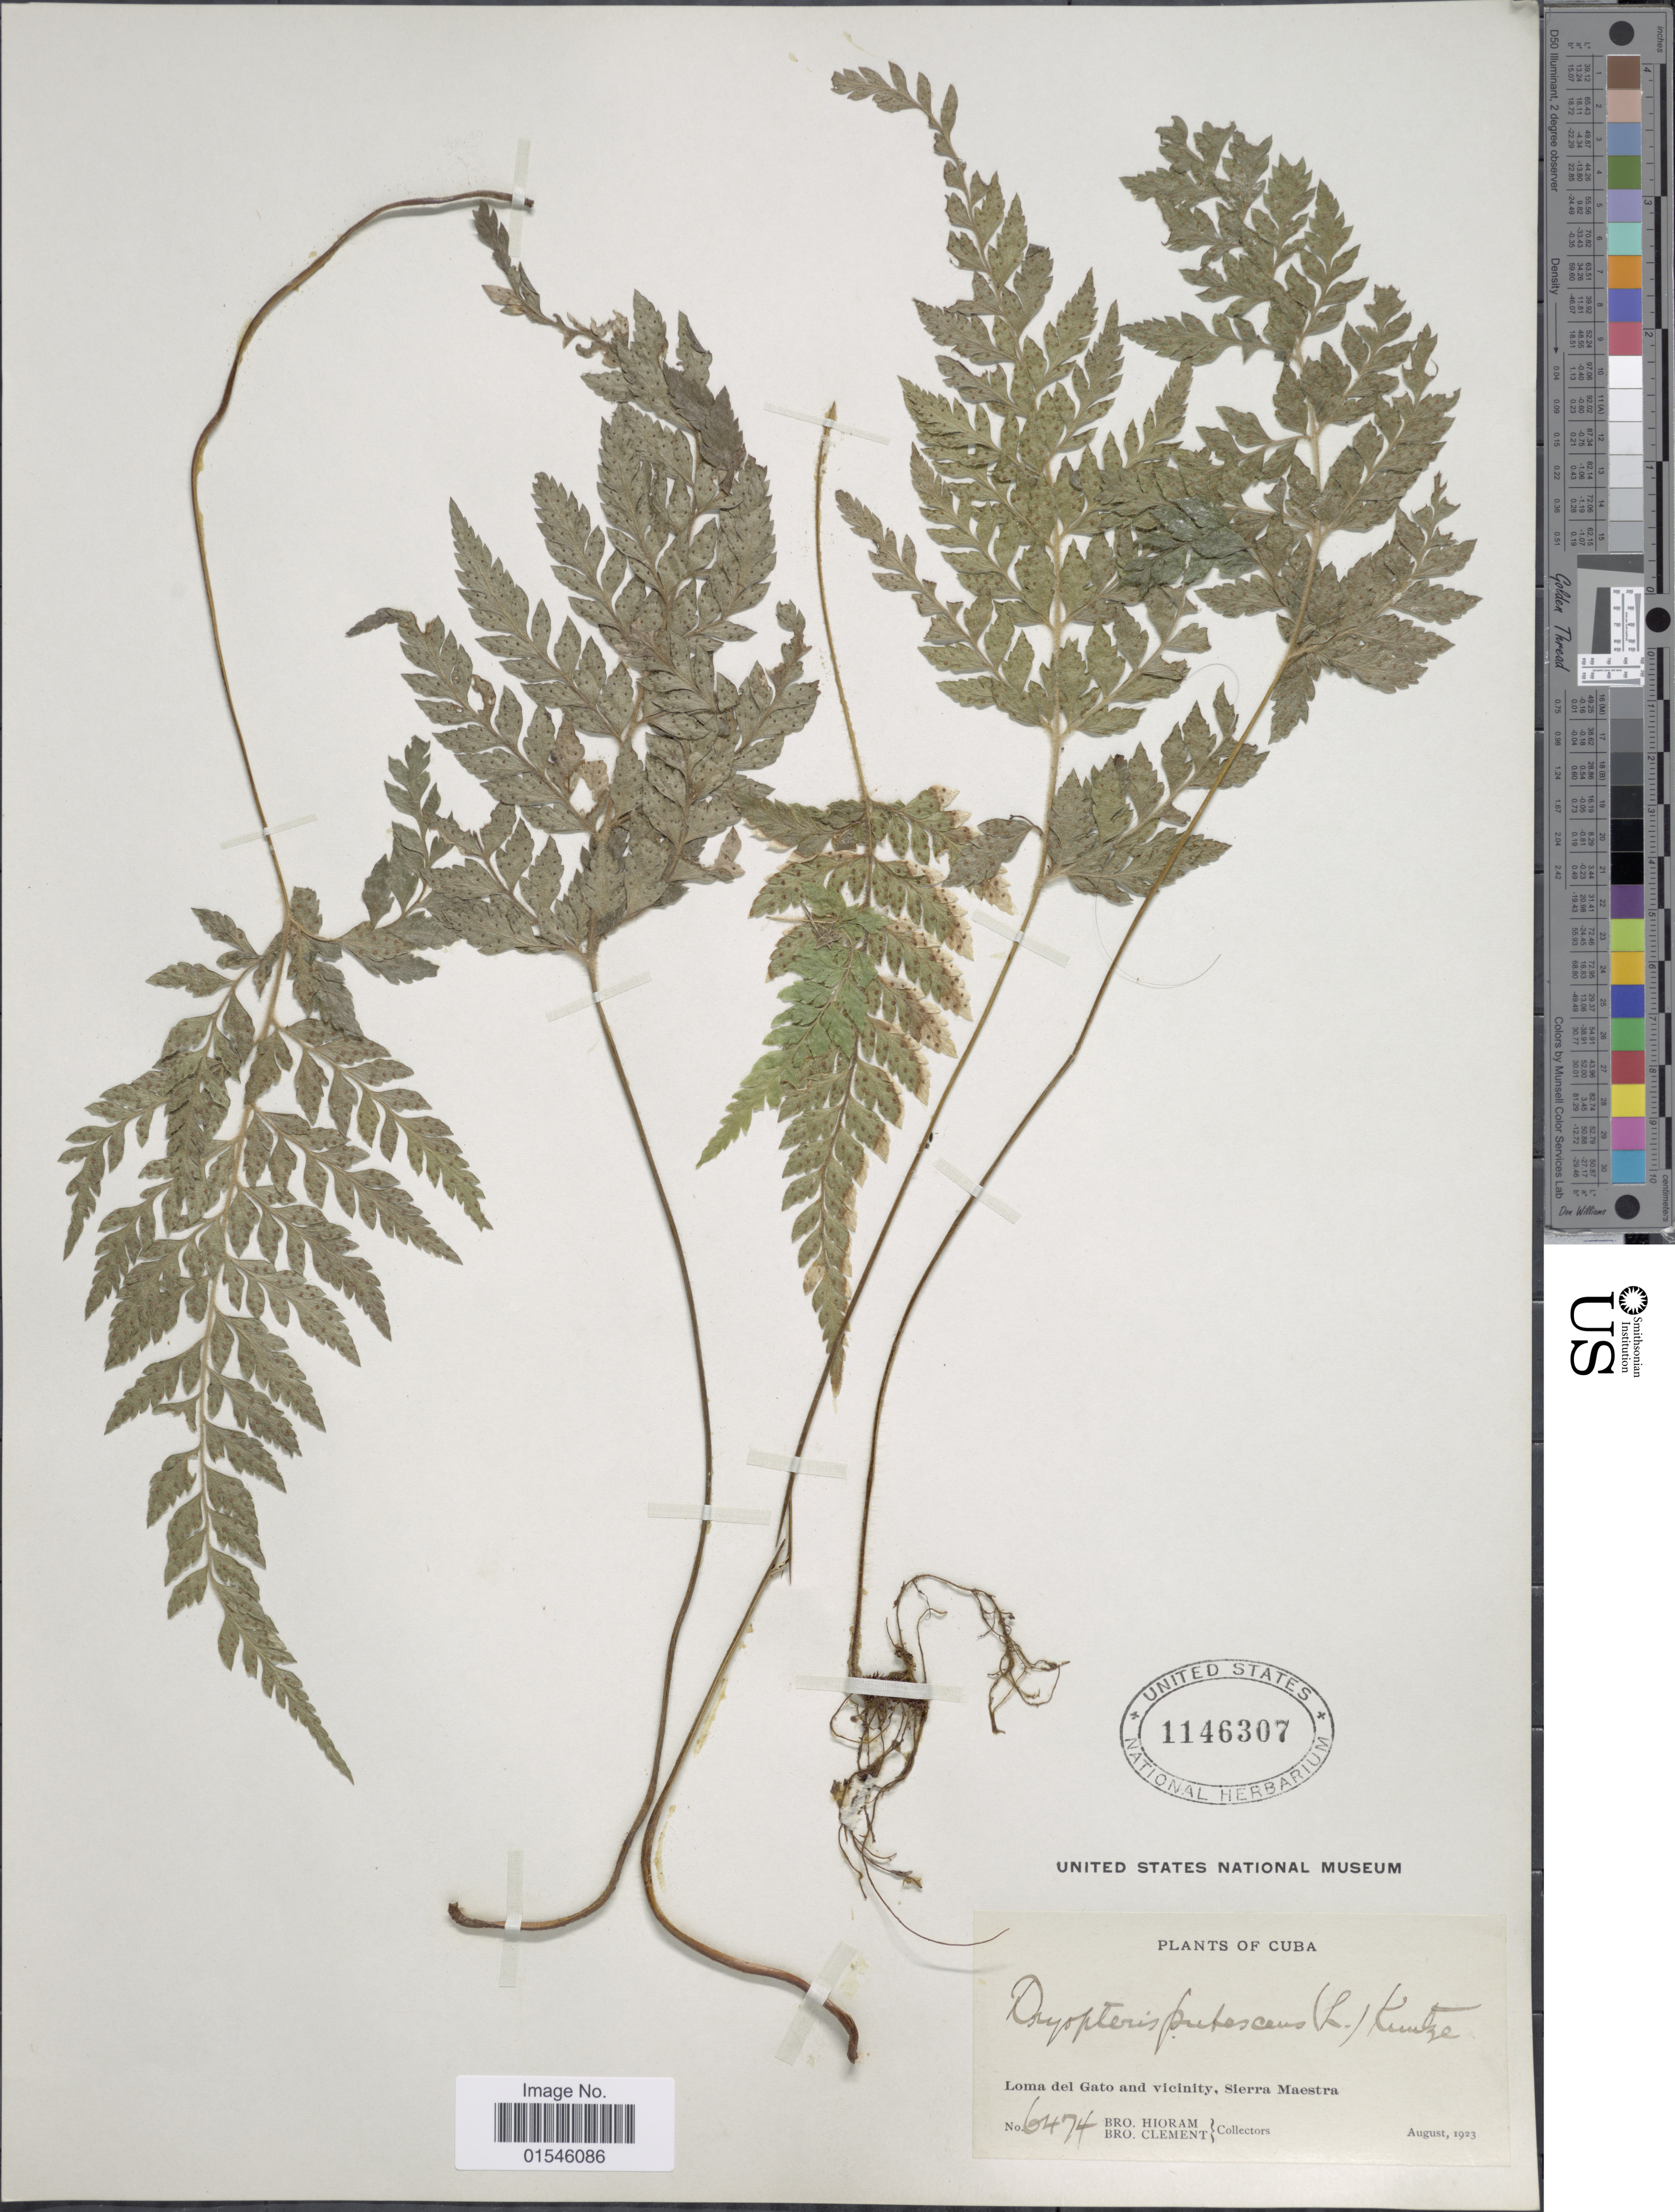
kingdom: Plantae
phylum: Tracheophyta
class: Polypodiopsida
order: Polypodiales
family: Dryopteridaceae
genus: Polystichopsis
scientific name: Polystichopsis pubescens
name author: (L.) C.V. Morton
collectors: Bro. Hioram & B. Clement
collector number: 6474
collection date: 1923-08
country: Cuba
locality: Loma del gato and vicinity, Sierra Maestra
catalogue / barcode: US 1146307